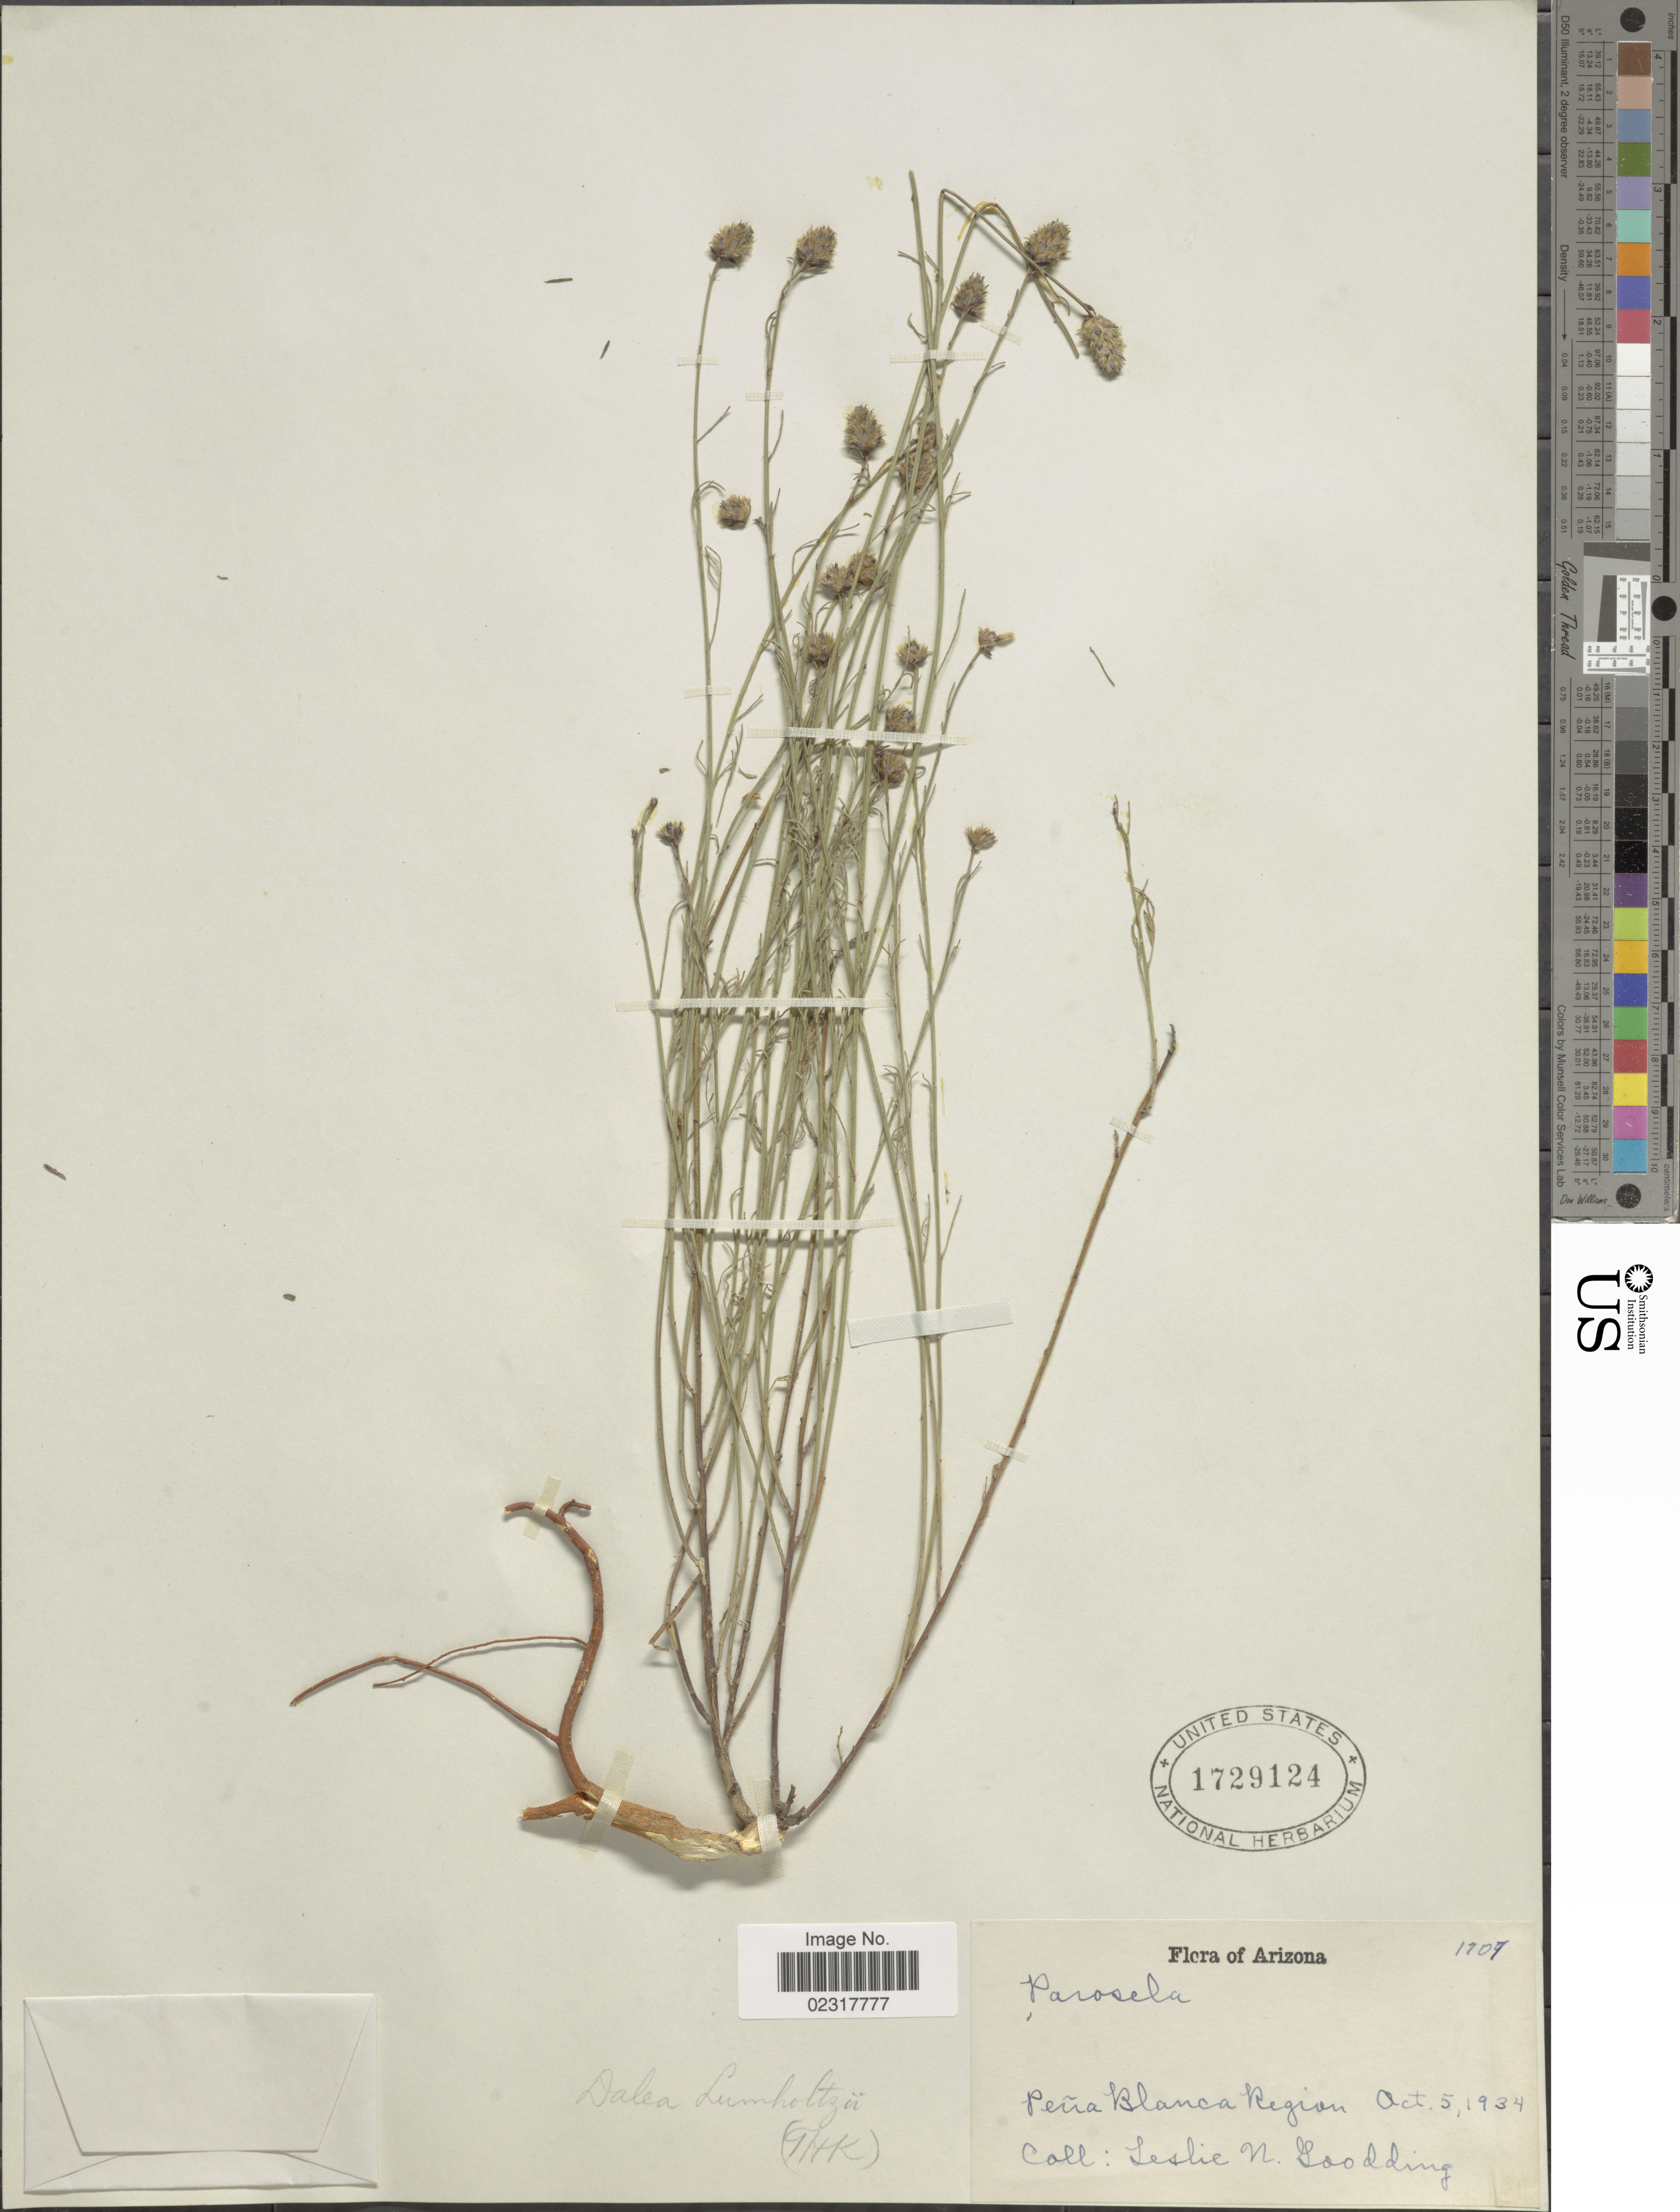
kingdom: Plantae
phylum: Tracheophyta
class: Magnoliopsida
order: Fabales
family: Fabaceae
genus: Dalea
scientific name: Dalea lumholtzii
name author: B.L. Rob. & Fernald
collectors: L. N. Goodding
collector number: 1707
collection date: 1934-10-05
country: United States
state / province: Arizona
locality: Peña Blanca Region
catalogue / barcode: US 1729124